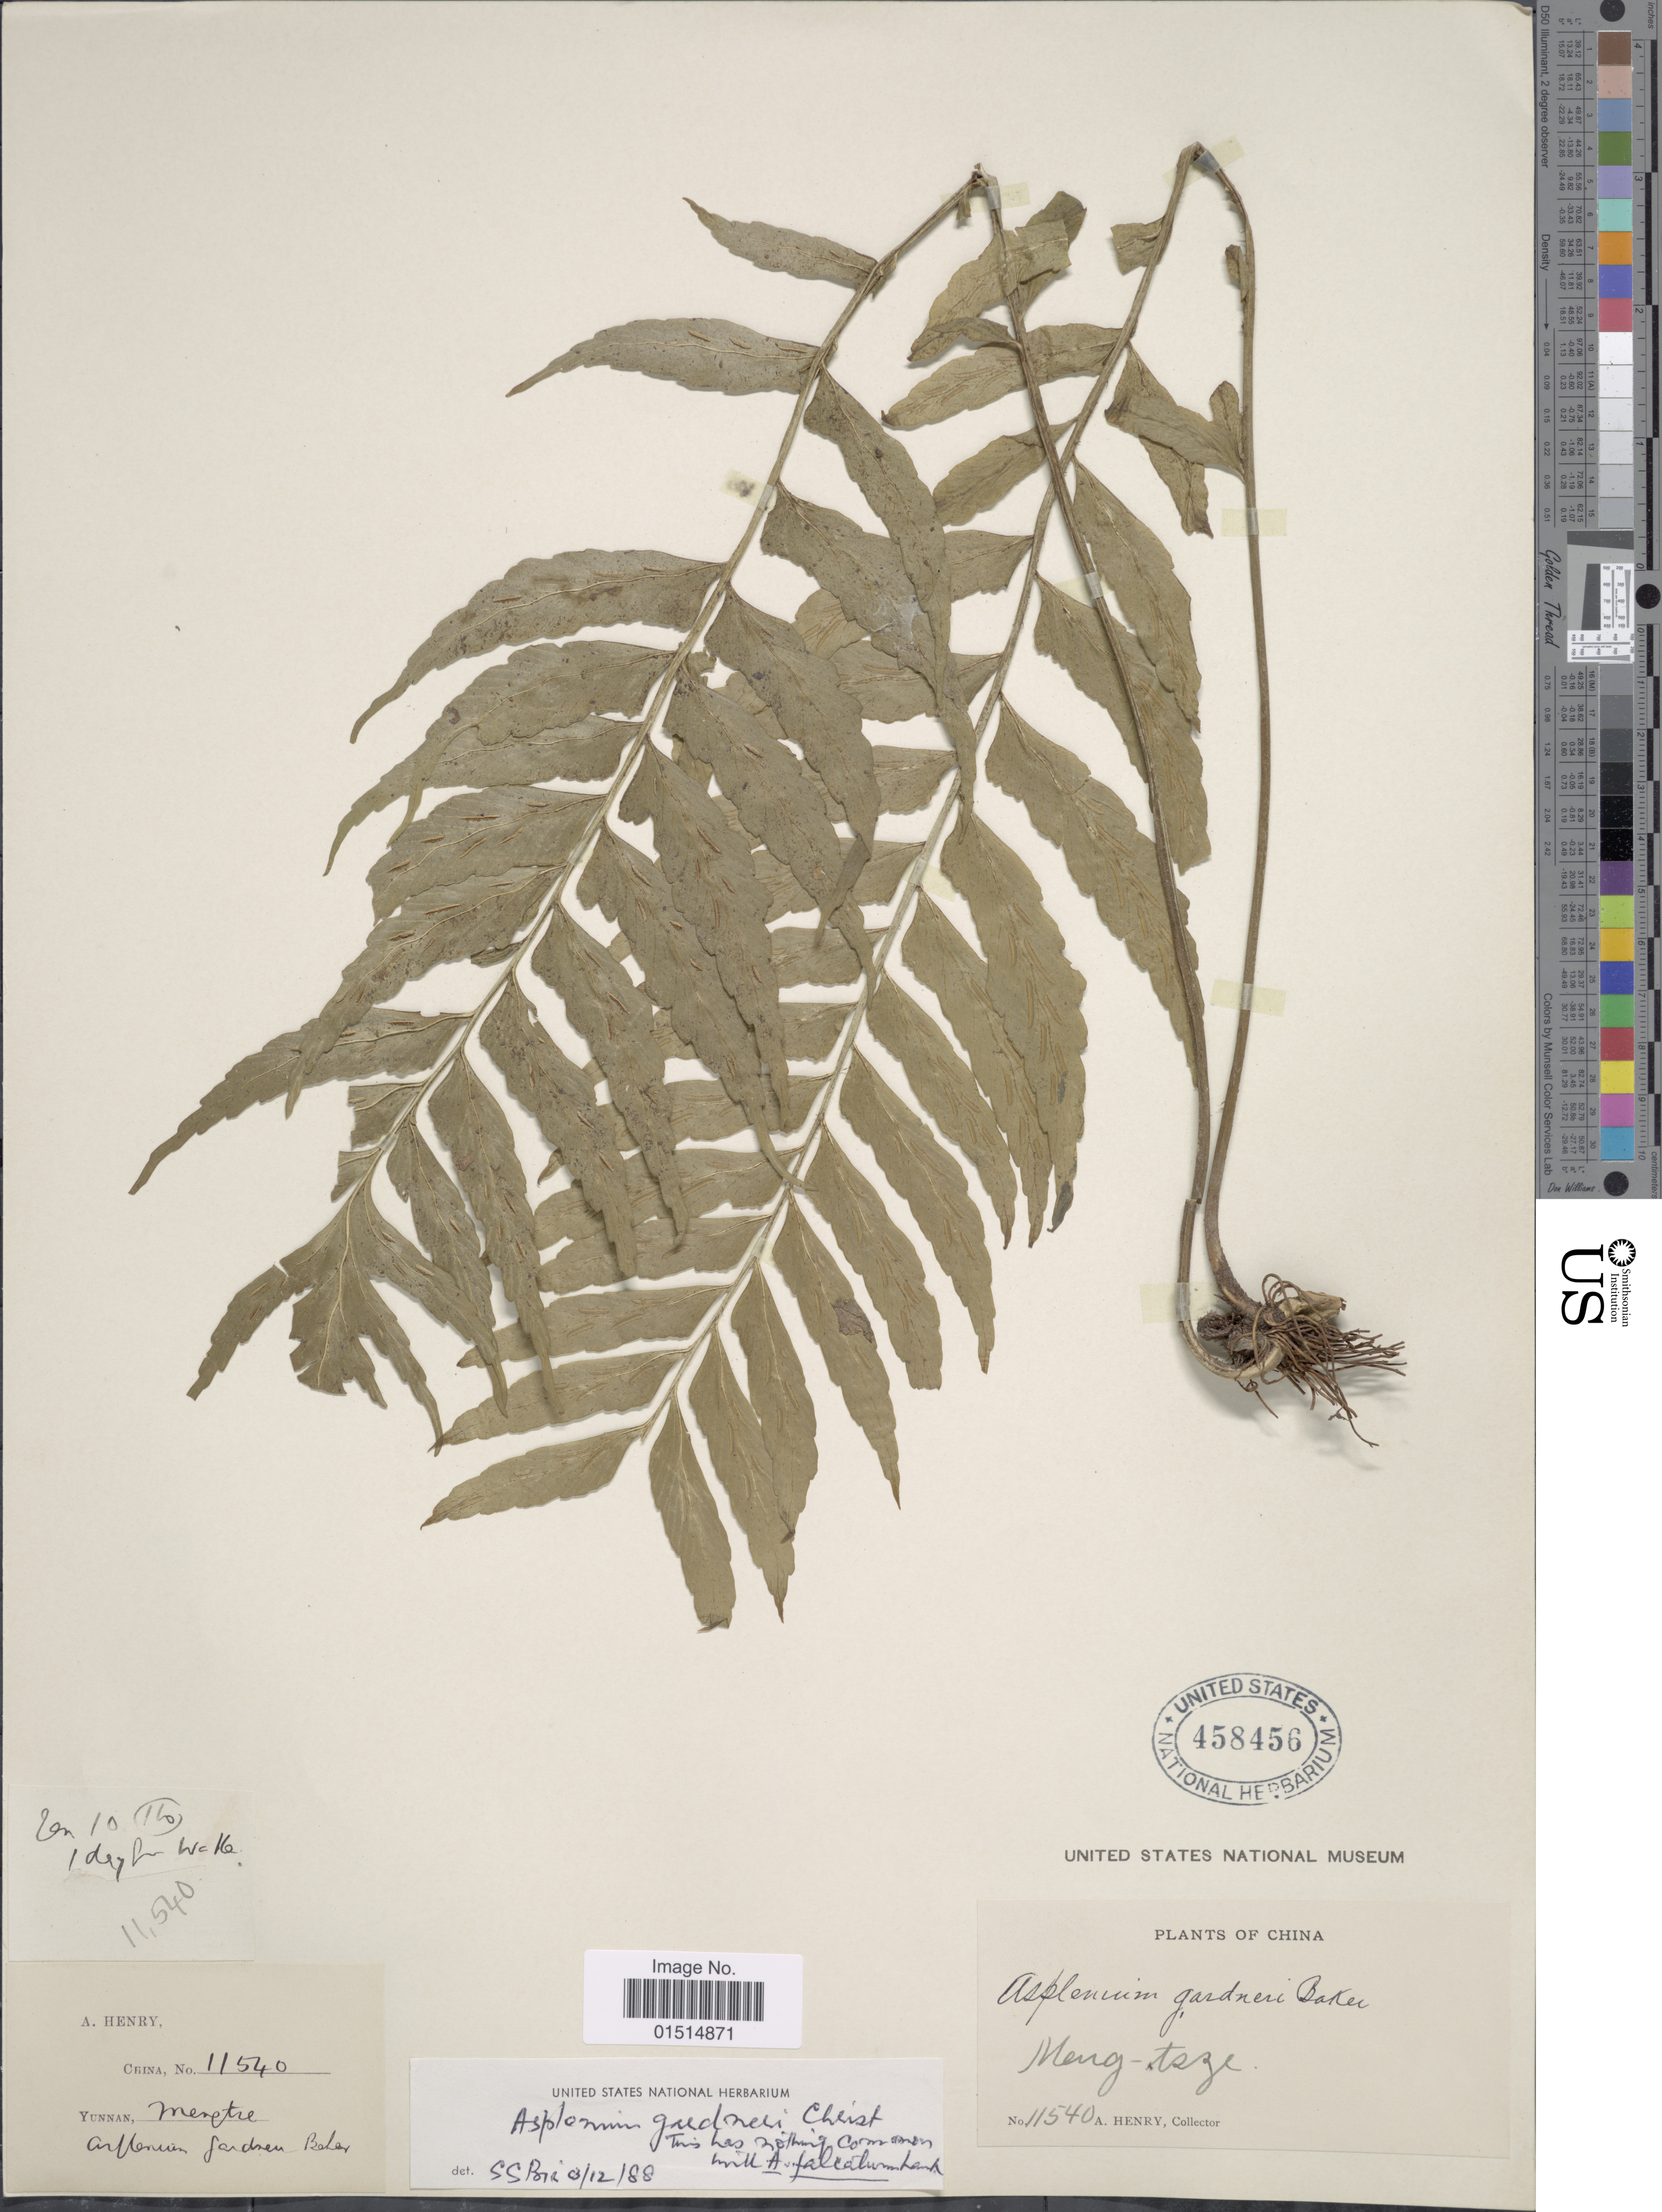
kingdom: Plantae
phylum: Tracheophyta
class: Polypodiopsida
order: Polypodiales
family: Aspleniaceae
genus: Asplenium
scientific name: Asplenium gardneri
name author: Baker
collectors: A. Henry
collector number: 11540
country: China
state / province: Yunnan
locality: Meng-tsze. 1 day from Wa Ke. Ho.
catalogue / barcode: US 458456